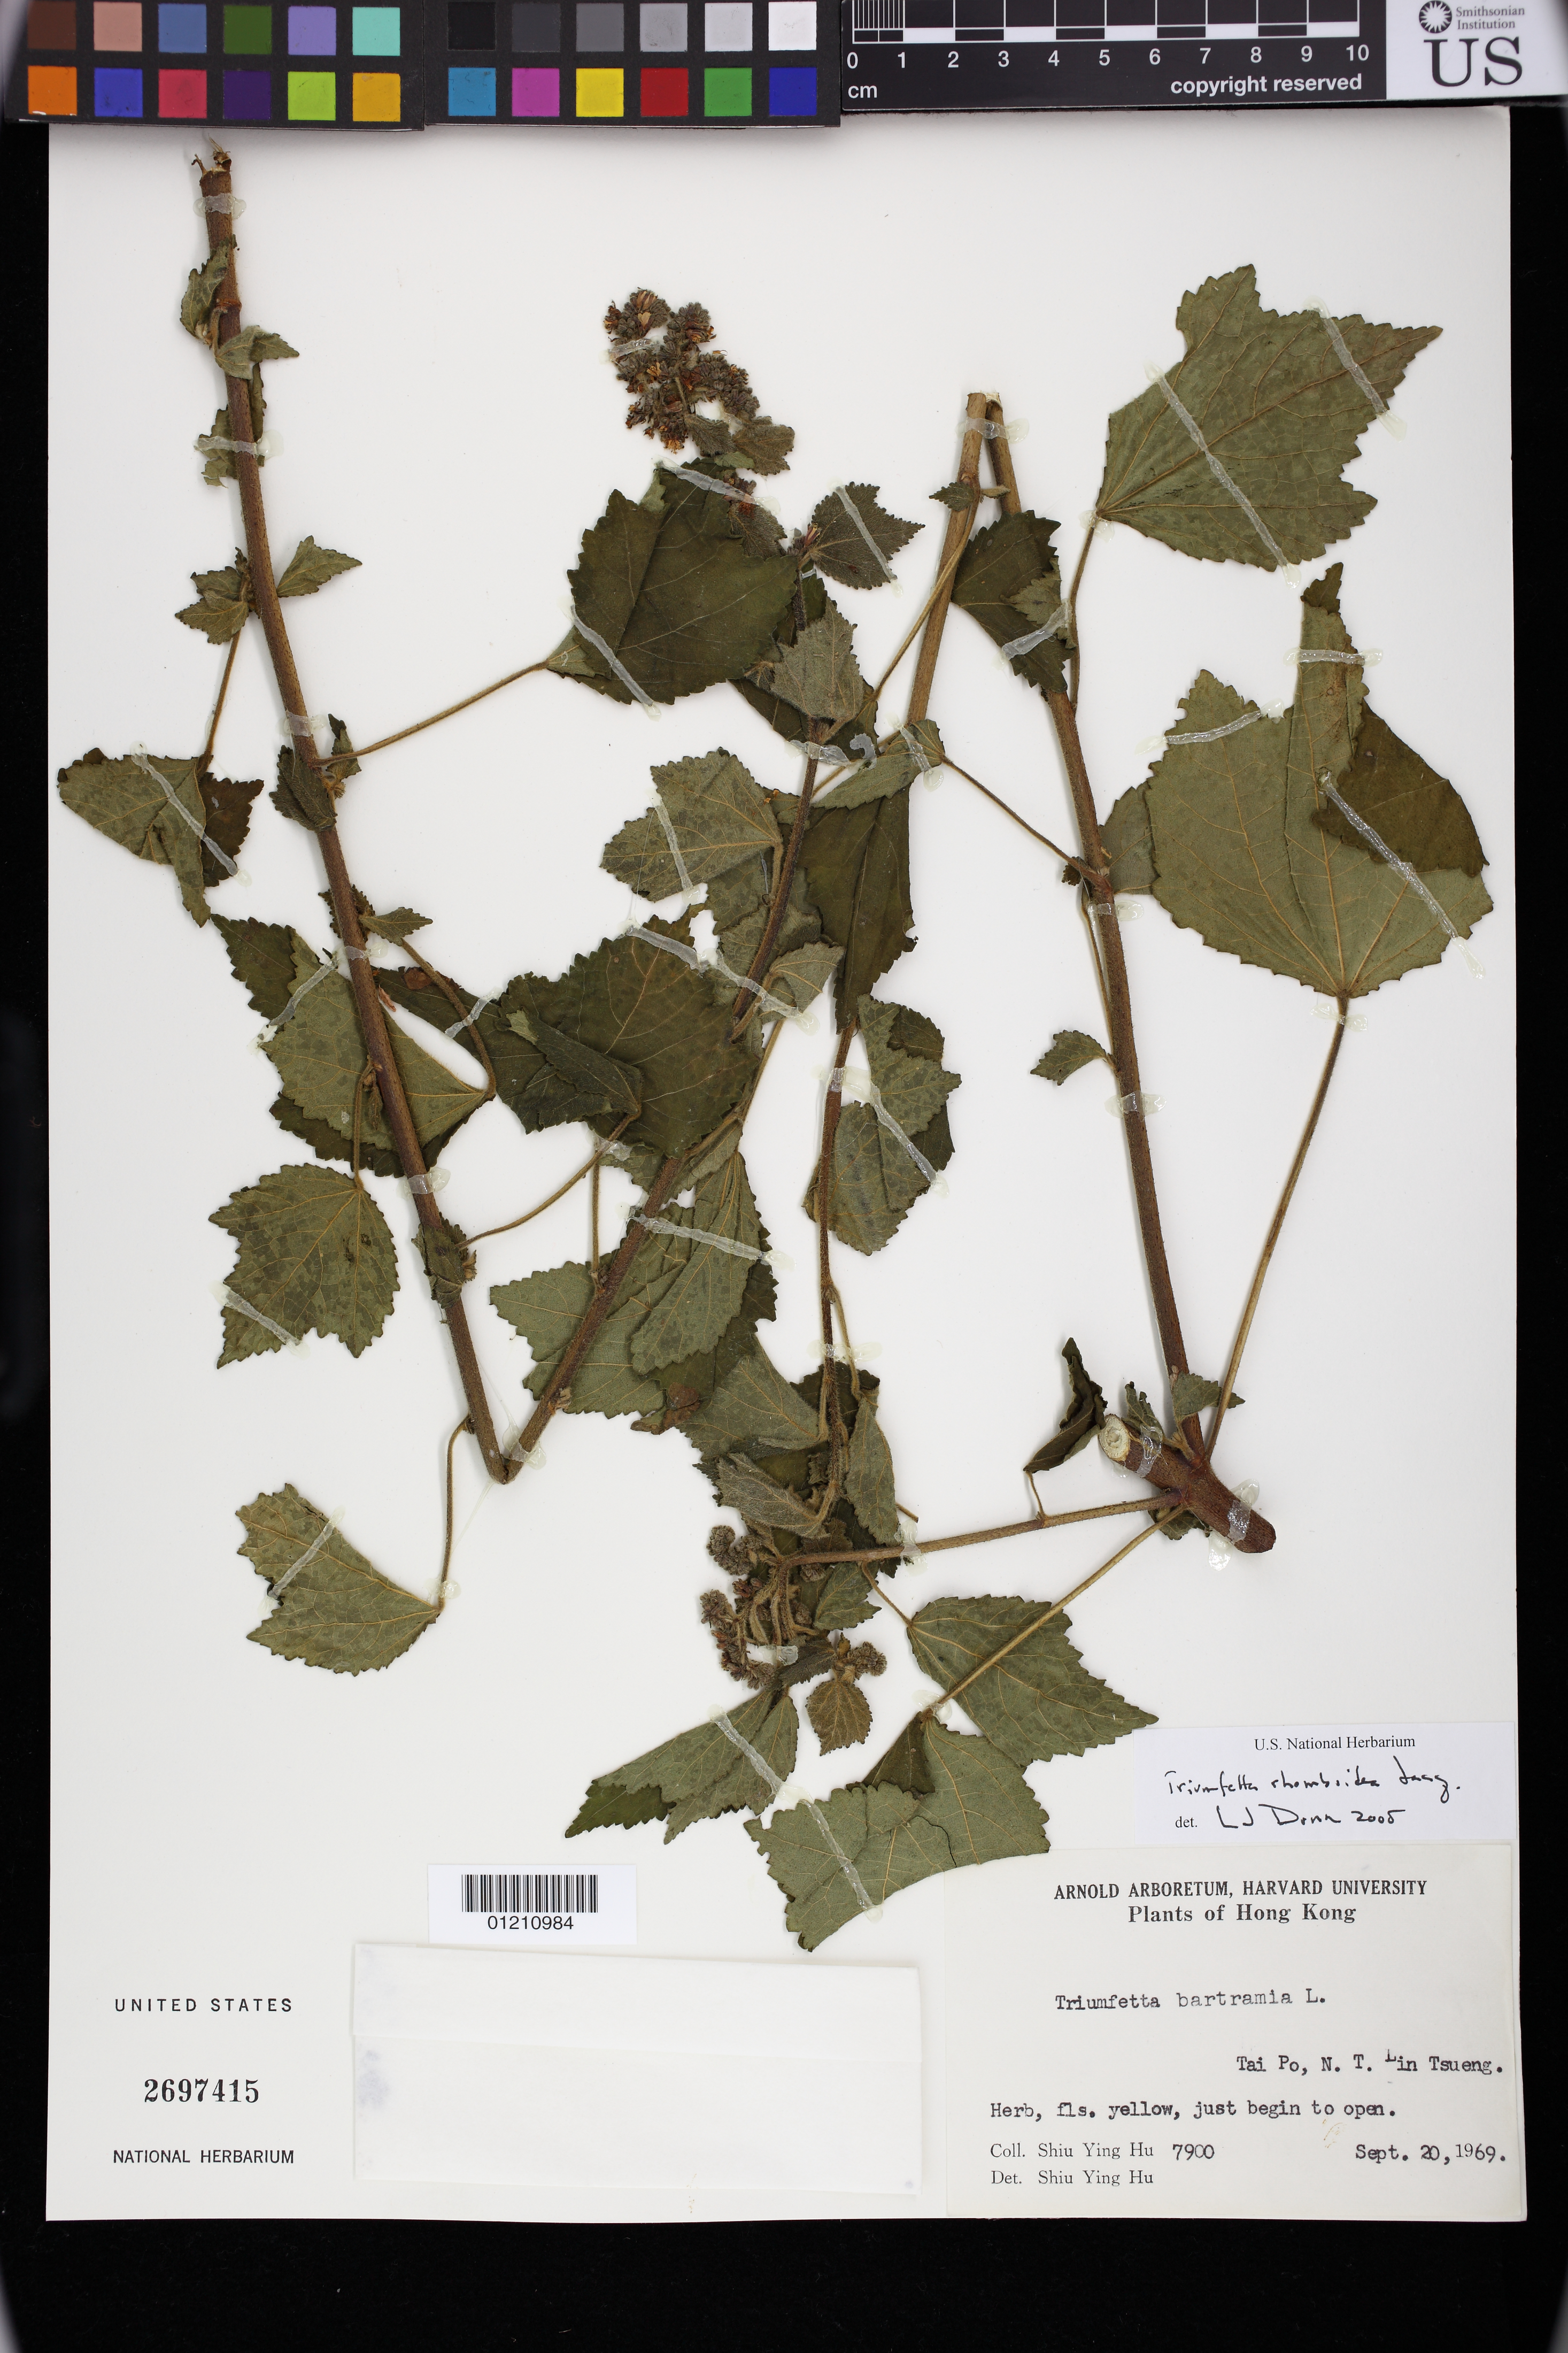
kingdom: Plantae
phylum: Tracheophyta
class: Magnoliopsida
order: Malvales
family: Malvaceae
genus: Triumfetta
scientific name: Triumfetta rhomboidea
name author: Jacq.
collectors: S. Y. Hu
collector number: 7900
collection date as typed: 20 Sep 1969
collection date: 1969-09-20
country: China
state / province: Hong Kong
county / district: New Territories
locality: Tai Po, N. T. Lin Tsueng.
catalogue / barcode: US 2697415